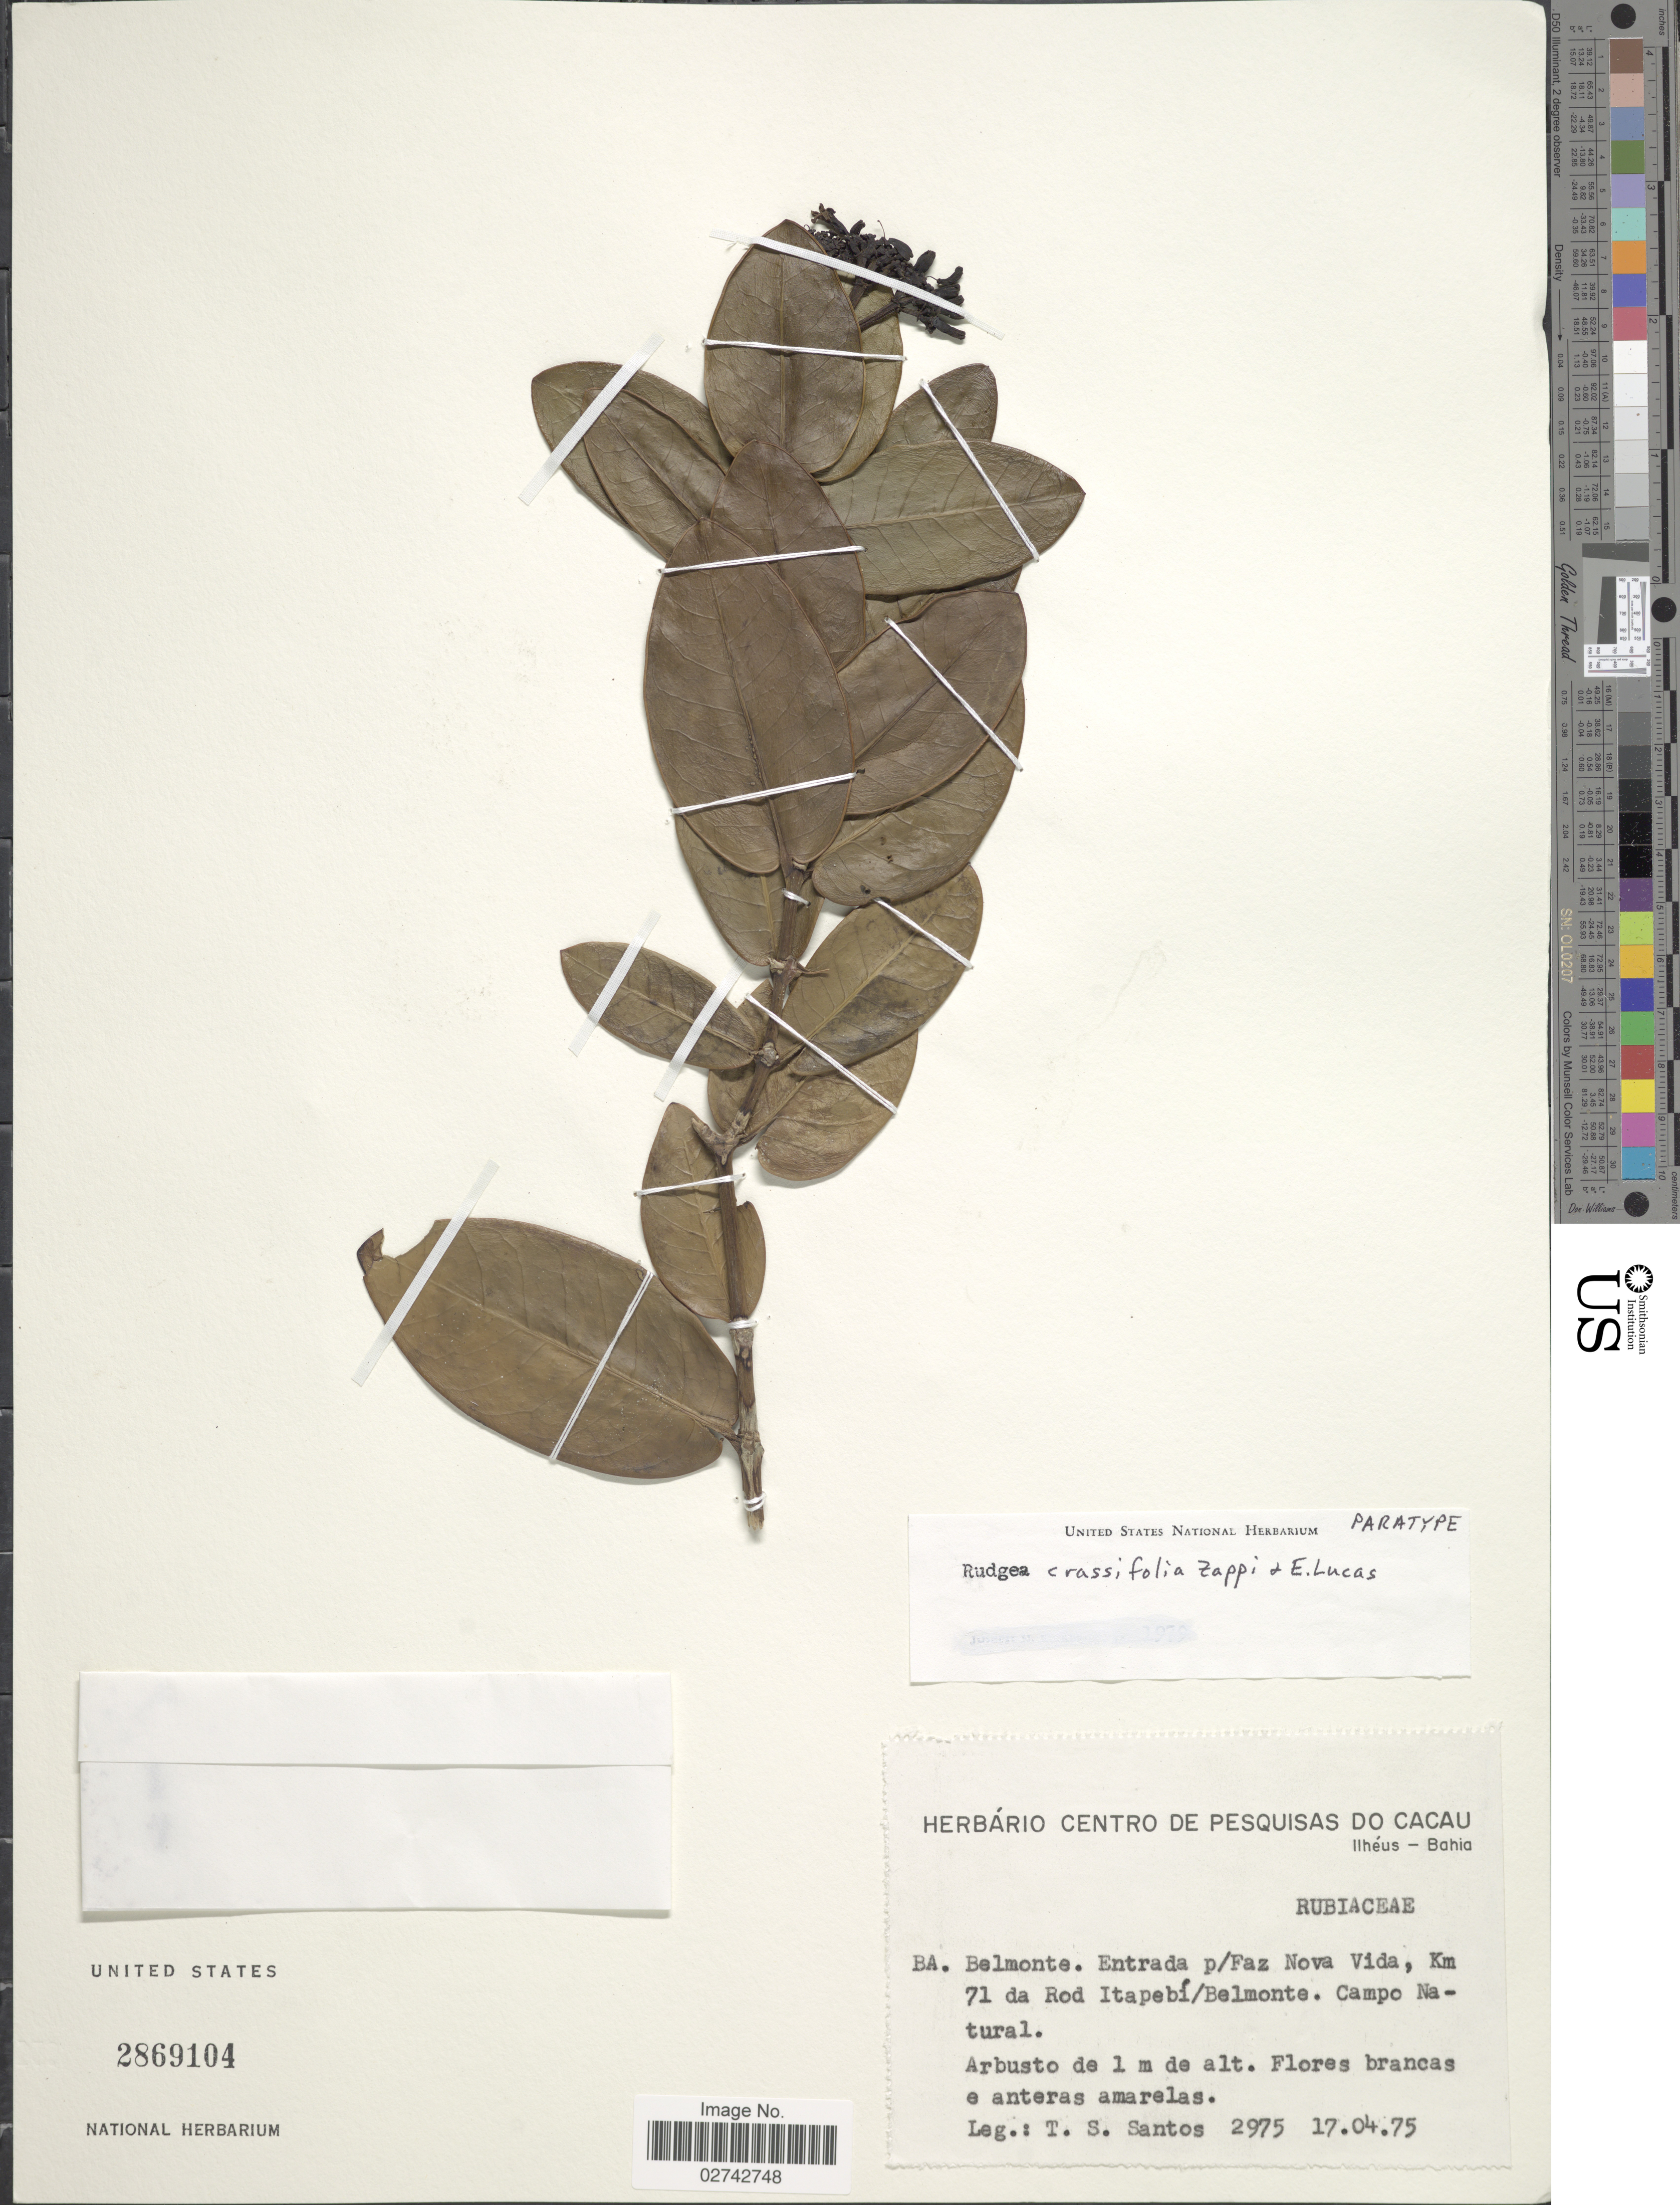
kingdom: Plantae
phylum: Tracheophyta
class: Magnoliopsida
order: Gentianales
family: Rubiaceae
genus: Rudgea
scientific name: Rudgea crassifolia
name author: Zappi & E. Lucas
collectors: T. S. Santos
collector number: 2975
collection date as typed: Transcribed d/m/y: 17/4/75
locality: BA, Belmonte, Entrada p/ Faz Nova Fida, km 71 da Rod Itapebi/ Belmonte, Campo Natural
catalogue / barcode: US 2869104